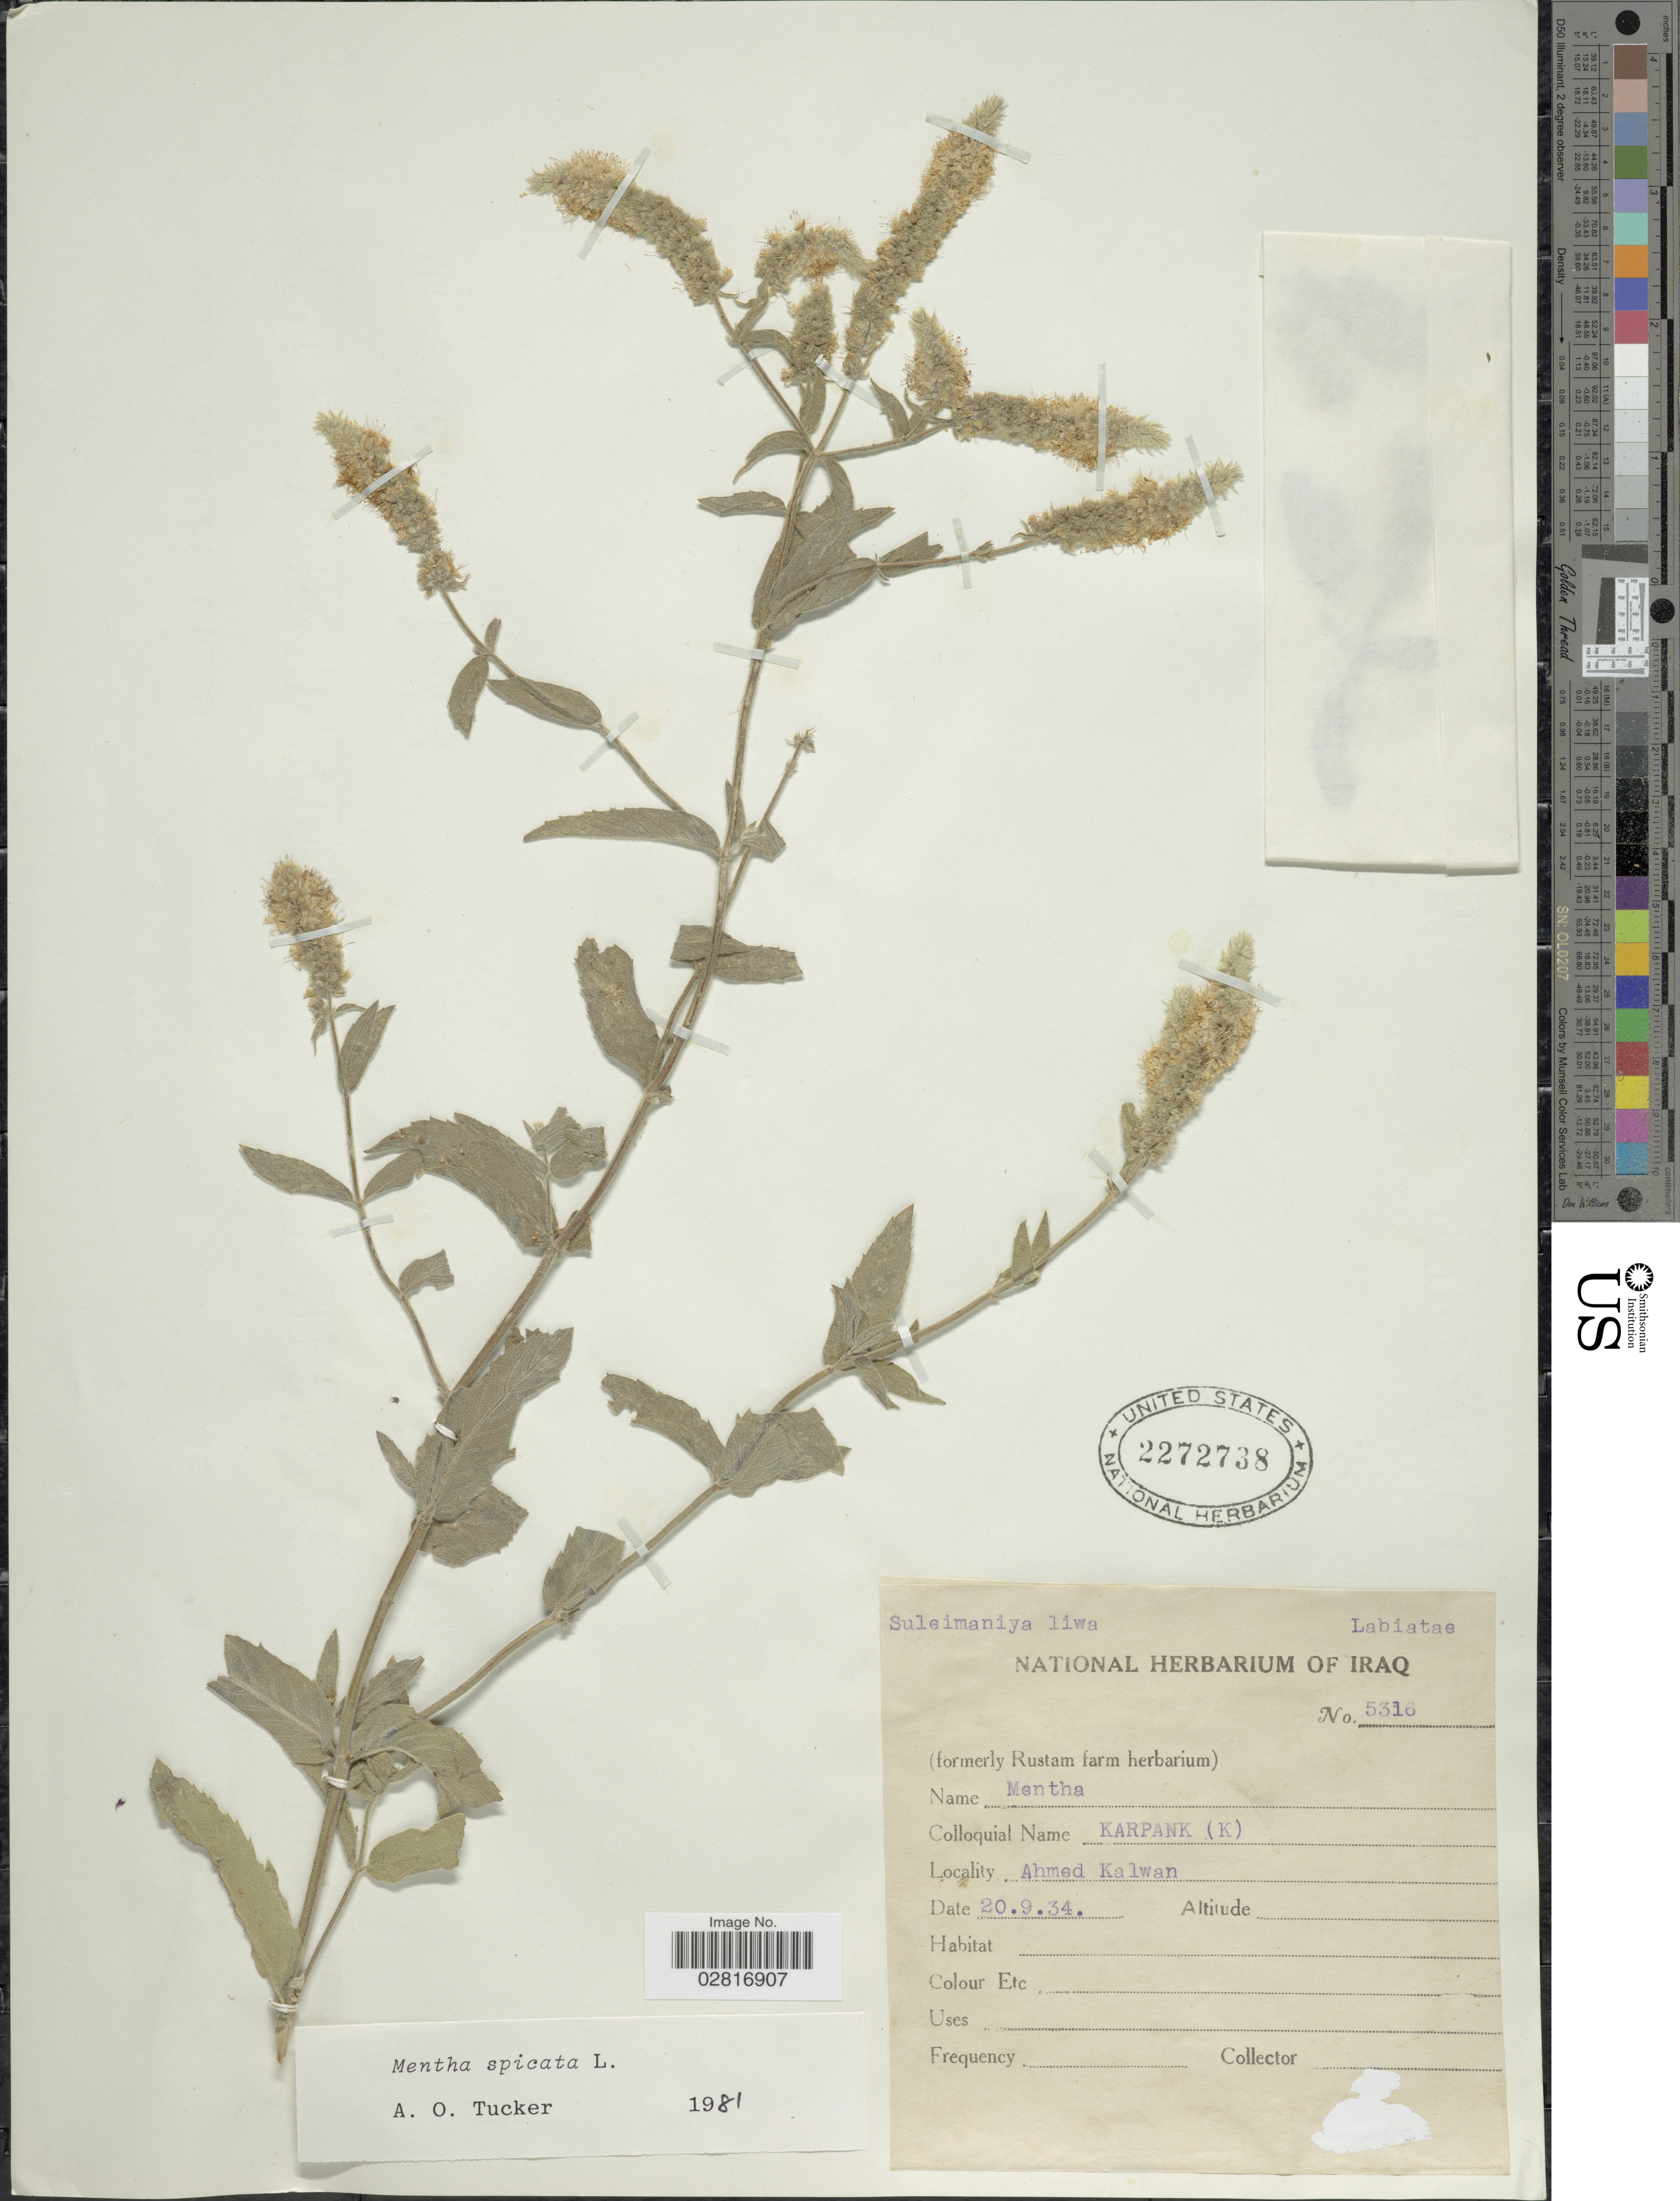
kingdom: Plantae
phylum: Tracheophyta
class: Magnoliopsida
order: Lamiales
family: Lamiaceae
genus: Mentha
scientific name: Mentha spicata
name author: L.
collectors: National Herbarium of Iraq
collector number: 5316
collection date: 1934-09-20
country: Iraq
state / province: As Sulaymānīyah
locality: Suleimaniya liwa, Ahmed Kalwan.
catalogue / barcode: US 2272738